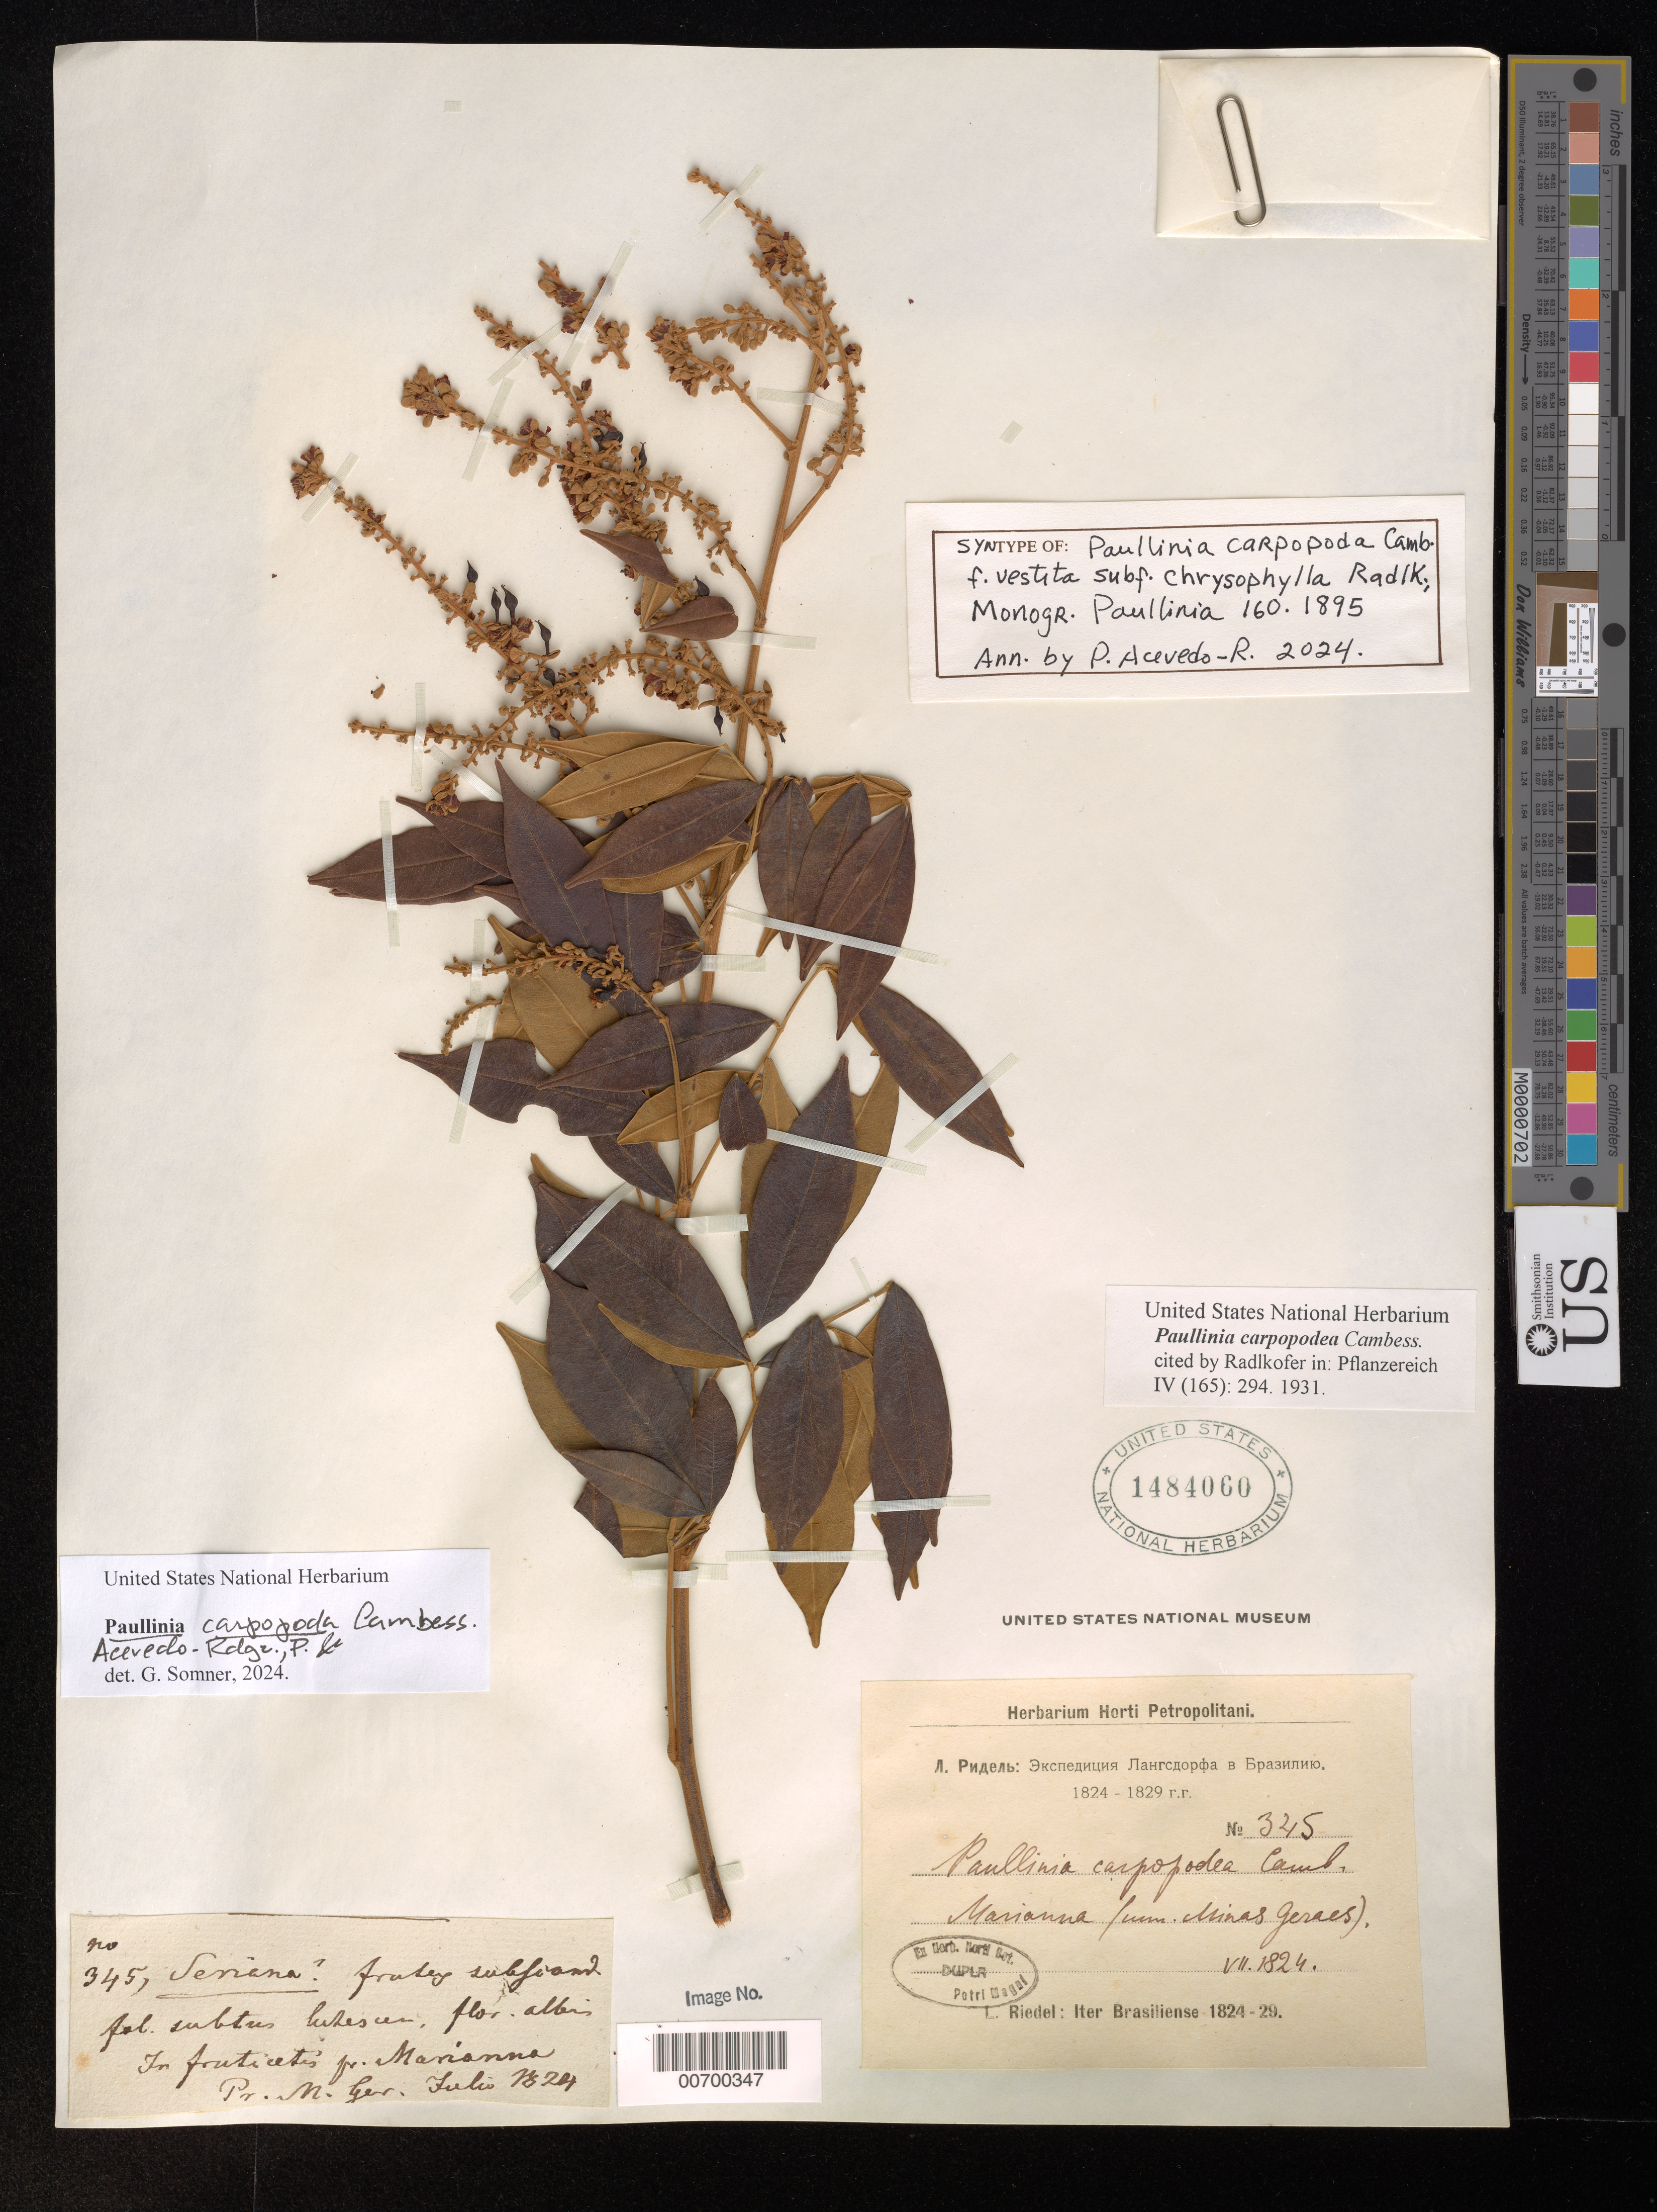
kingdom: Plantae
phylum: Tracheophyta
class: Magnoliopsida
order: Sapindales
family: Sapindaceae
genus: Paullinia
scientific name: Paullinia carpopodea f. vestita subf. chrysophylla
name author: Radlk.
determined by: Acevedo-Rodríguez, P., (BOT), Smithsonian Institution - National Museum of Natural History (UNITED STATES)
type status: Syntype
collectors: L. Riedel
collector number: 345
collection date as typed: Jul 1824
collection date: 1824-07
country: Brazil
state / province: Minas Gerais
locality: Marianna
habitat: In fruticetis.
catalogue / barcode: US 1484060